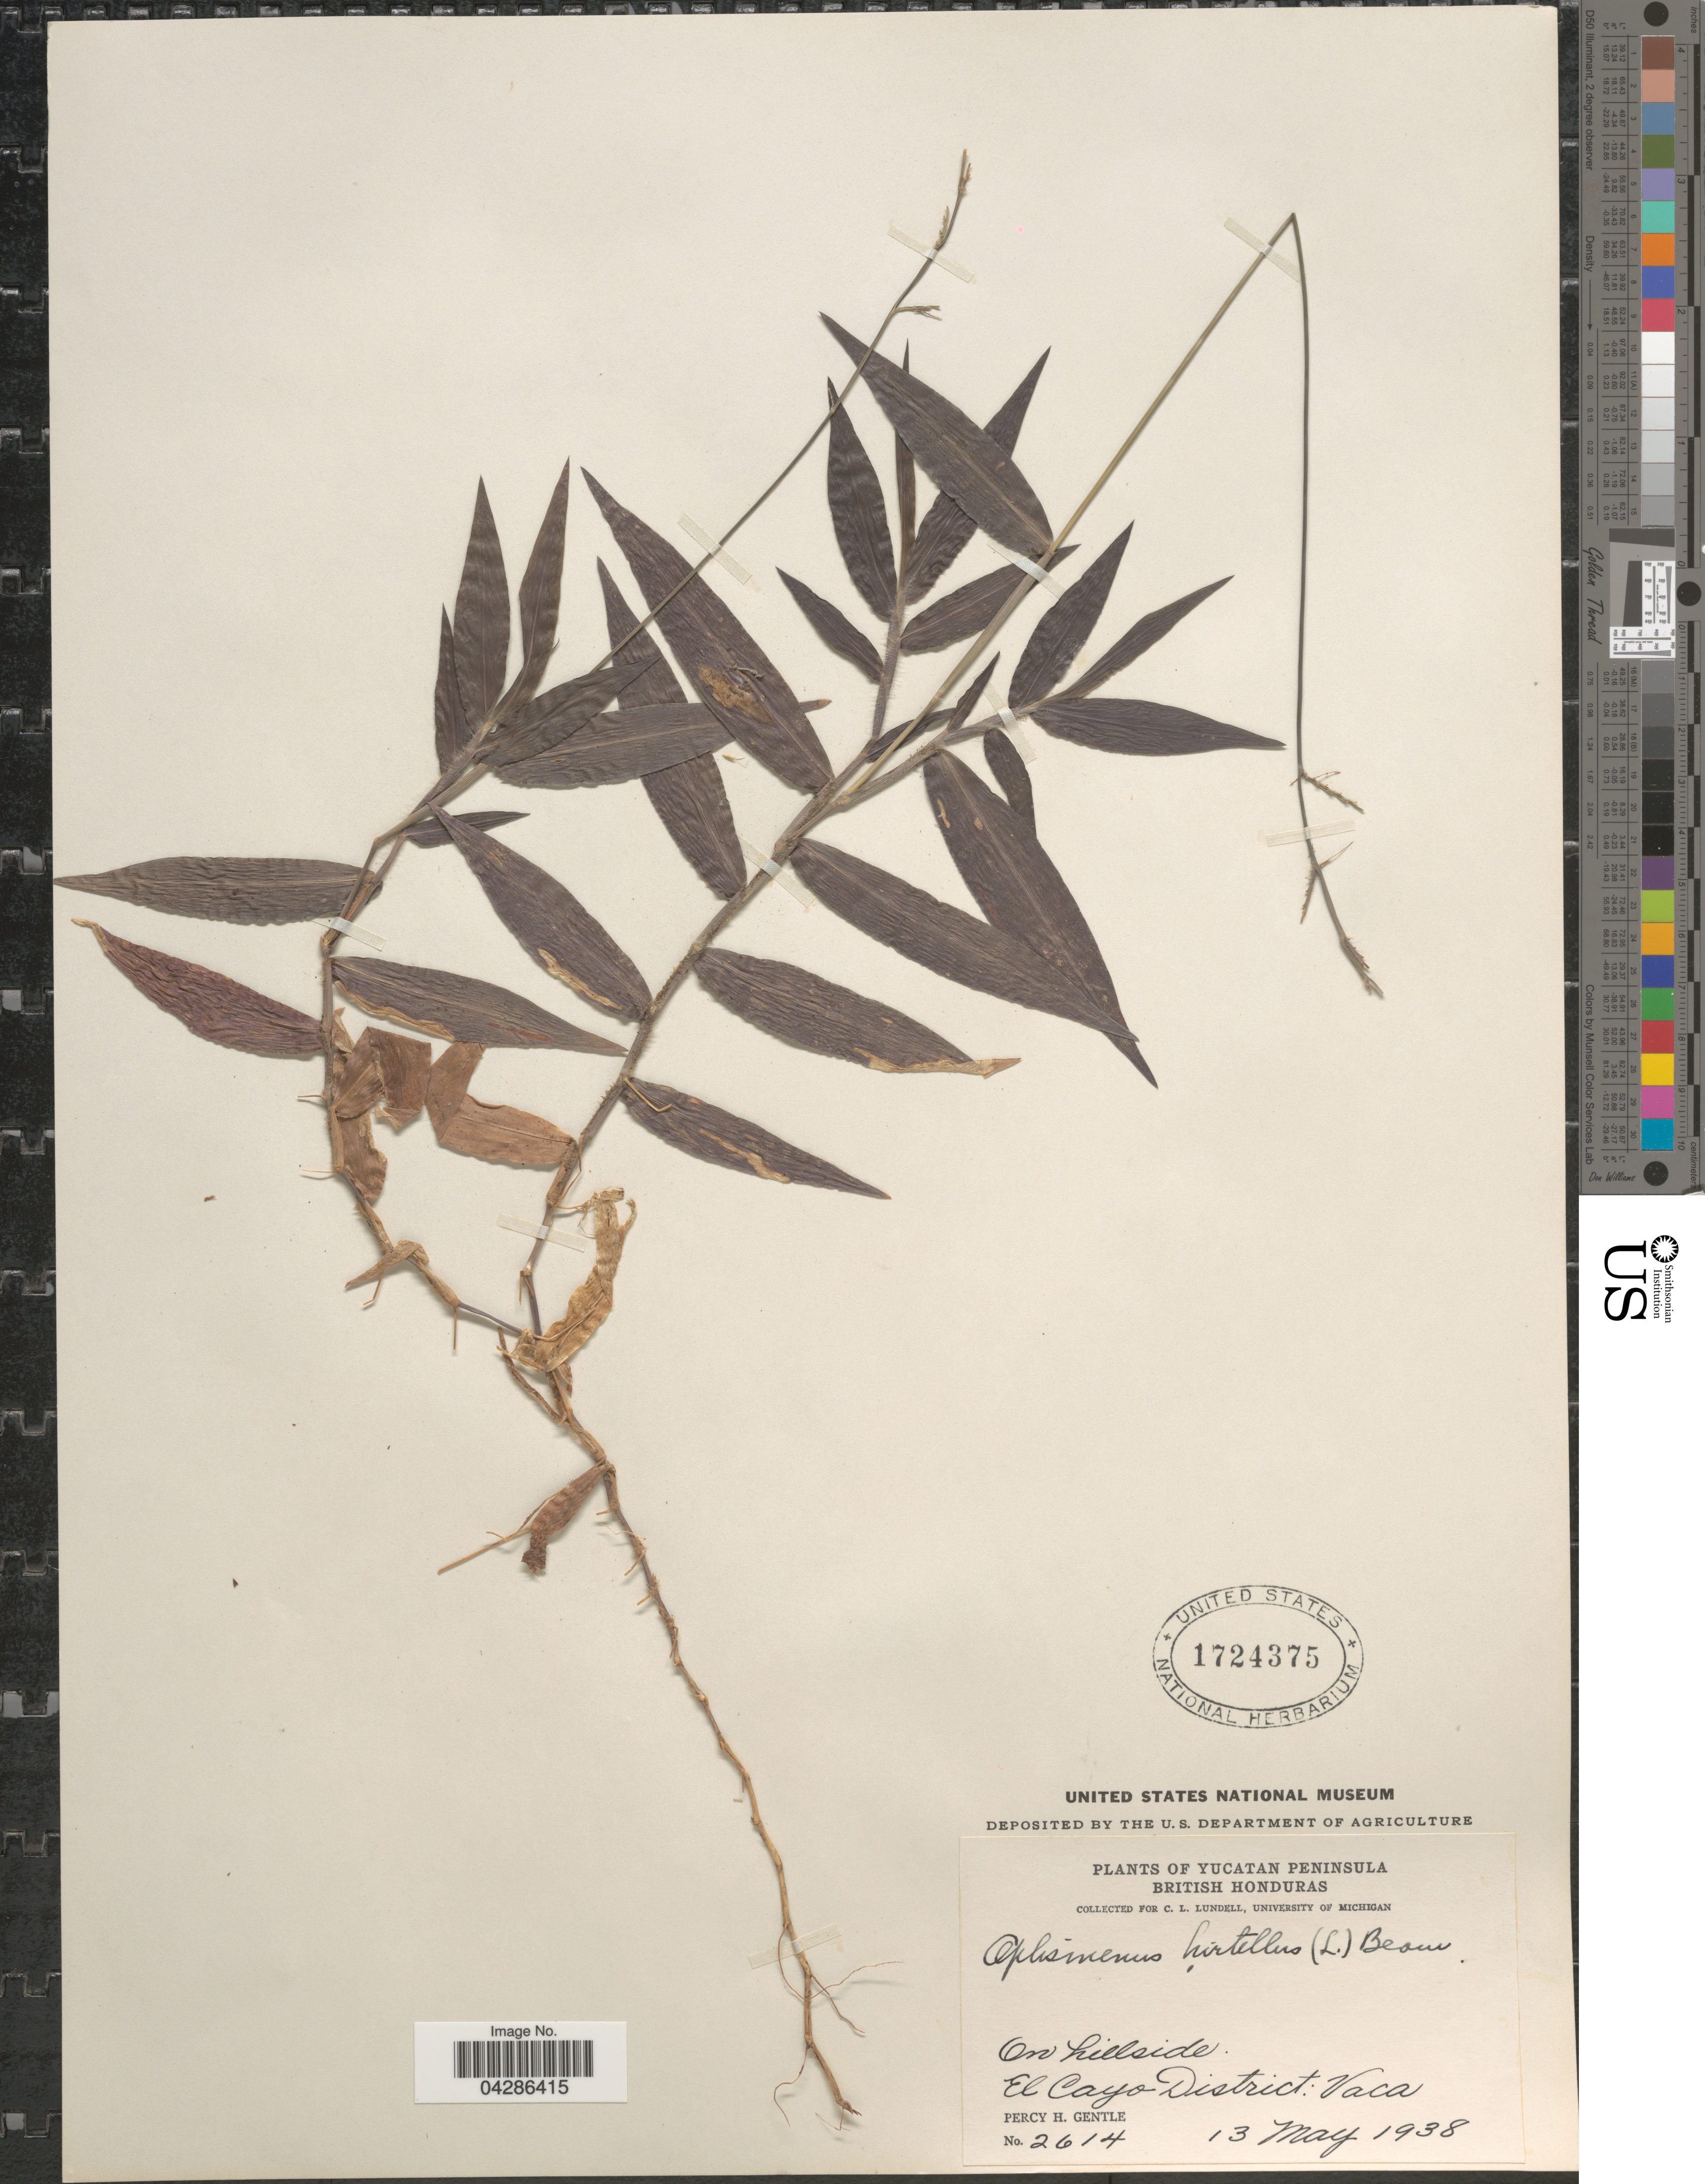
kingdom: Plantae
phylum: Tracheophyta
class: Liliopsida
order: Poales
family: Poaceae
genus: Oplismenus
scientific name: Oplismenus hirtellus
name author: (L.) P. Beauv.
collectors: P. H. Gentle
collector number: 2614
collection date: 1938-05-13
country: Belize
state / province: Cayo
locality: Yucatan Peninsula. British Honduras. El Cayo District: Vaca.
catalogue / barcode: US 1724375